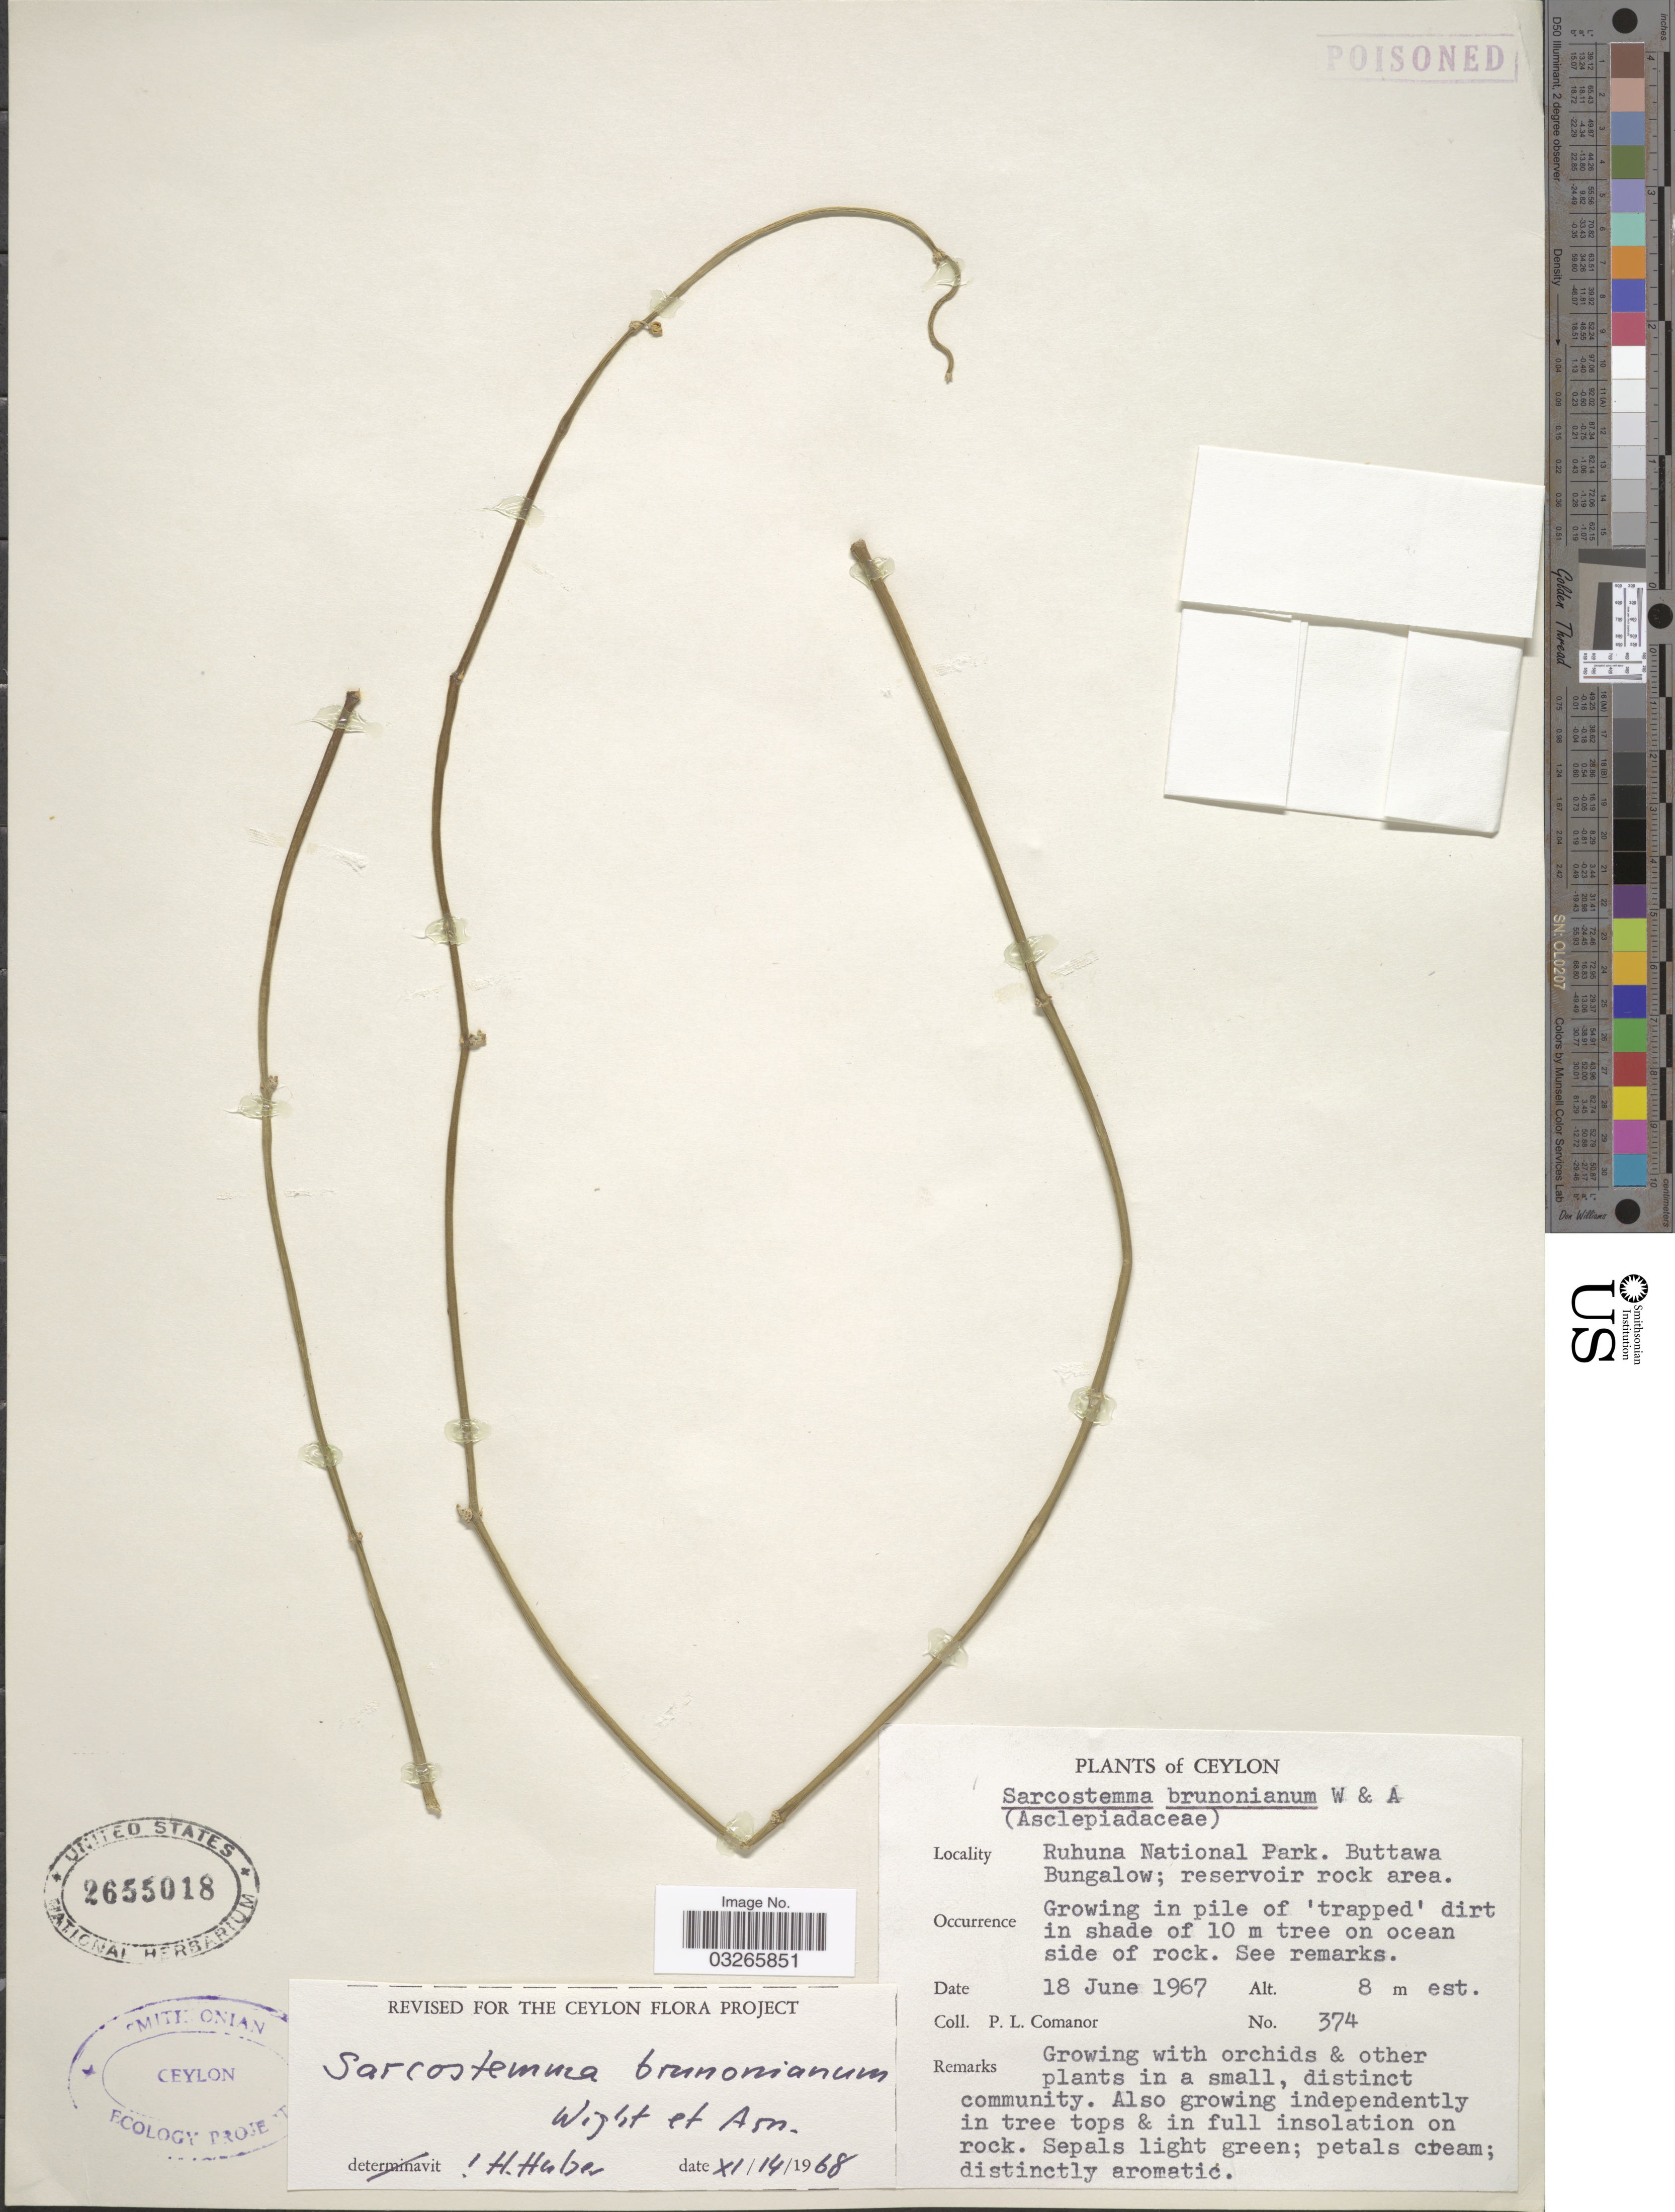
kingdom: Plantae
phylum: Tracheophyta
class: Magnoliopsida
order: Gentianales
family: Apocynaceae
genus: Sarcostemma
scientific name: Sarcostemma brunonianum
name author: Wight & Arn.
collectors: P. Comanor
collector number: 374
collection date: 1967-06-18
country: Sri Lanka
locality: Ceylon. Ruhuna National Park. Buttawa Bungalow; reservoir rock area.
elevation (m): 8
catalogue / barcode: US 2655018